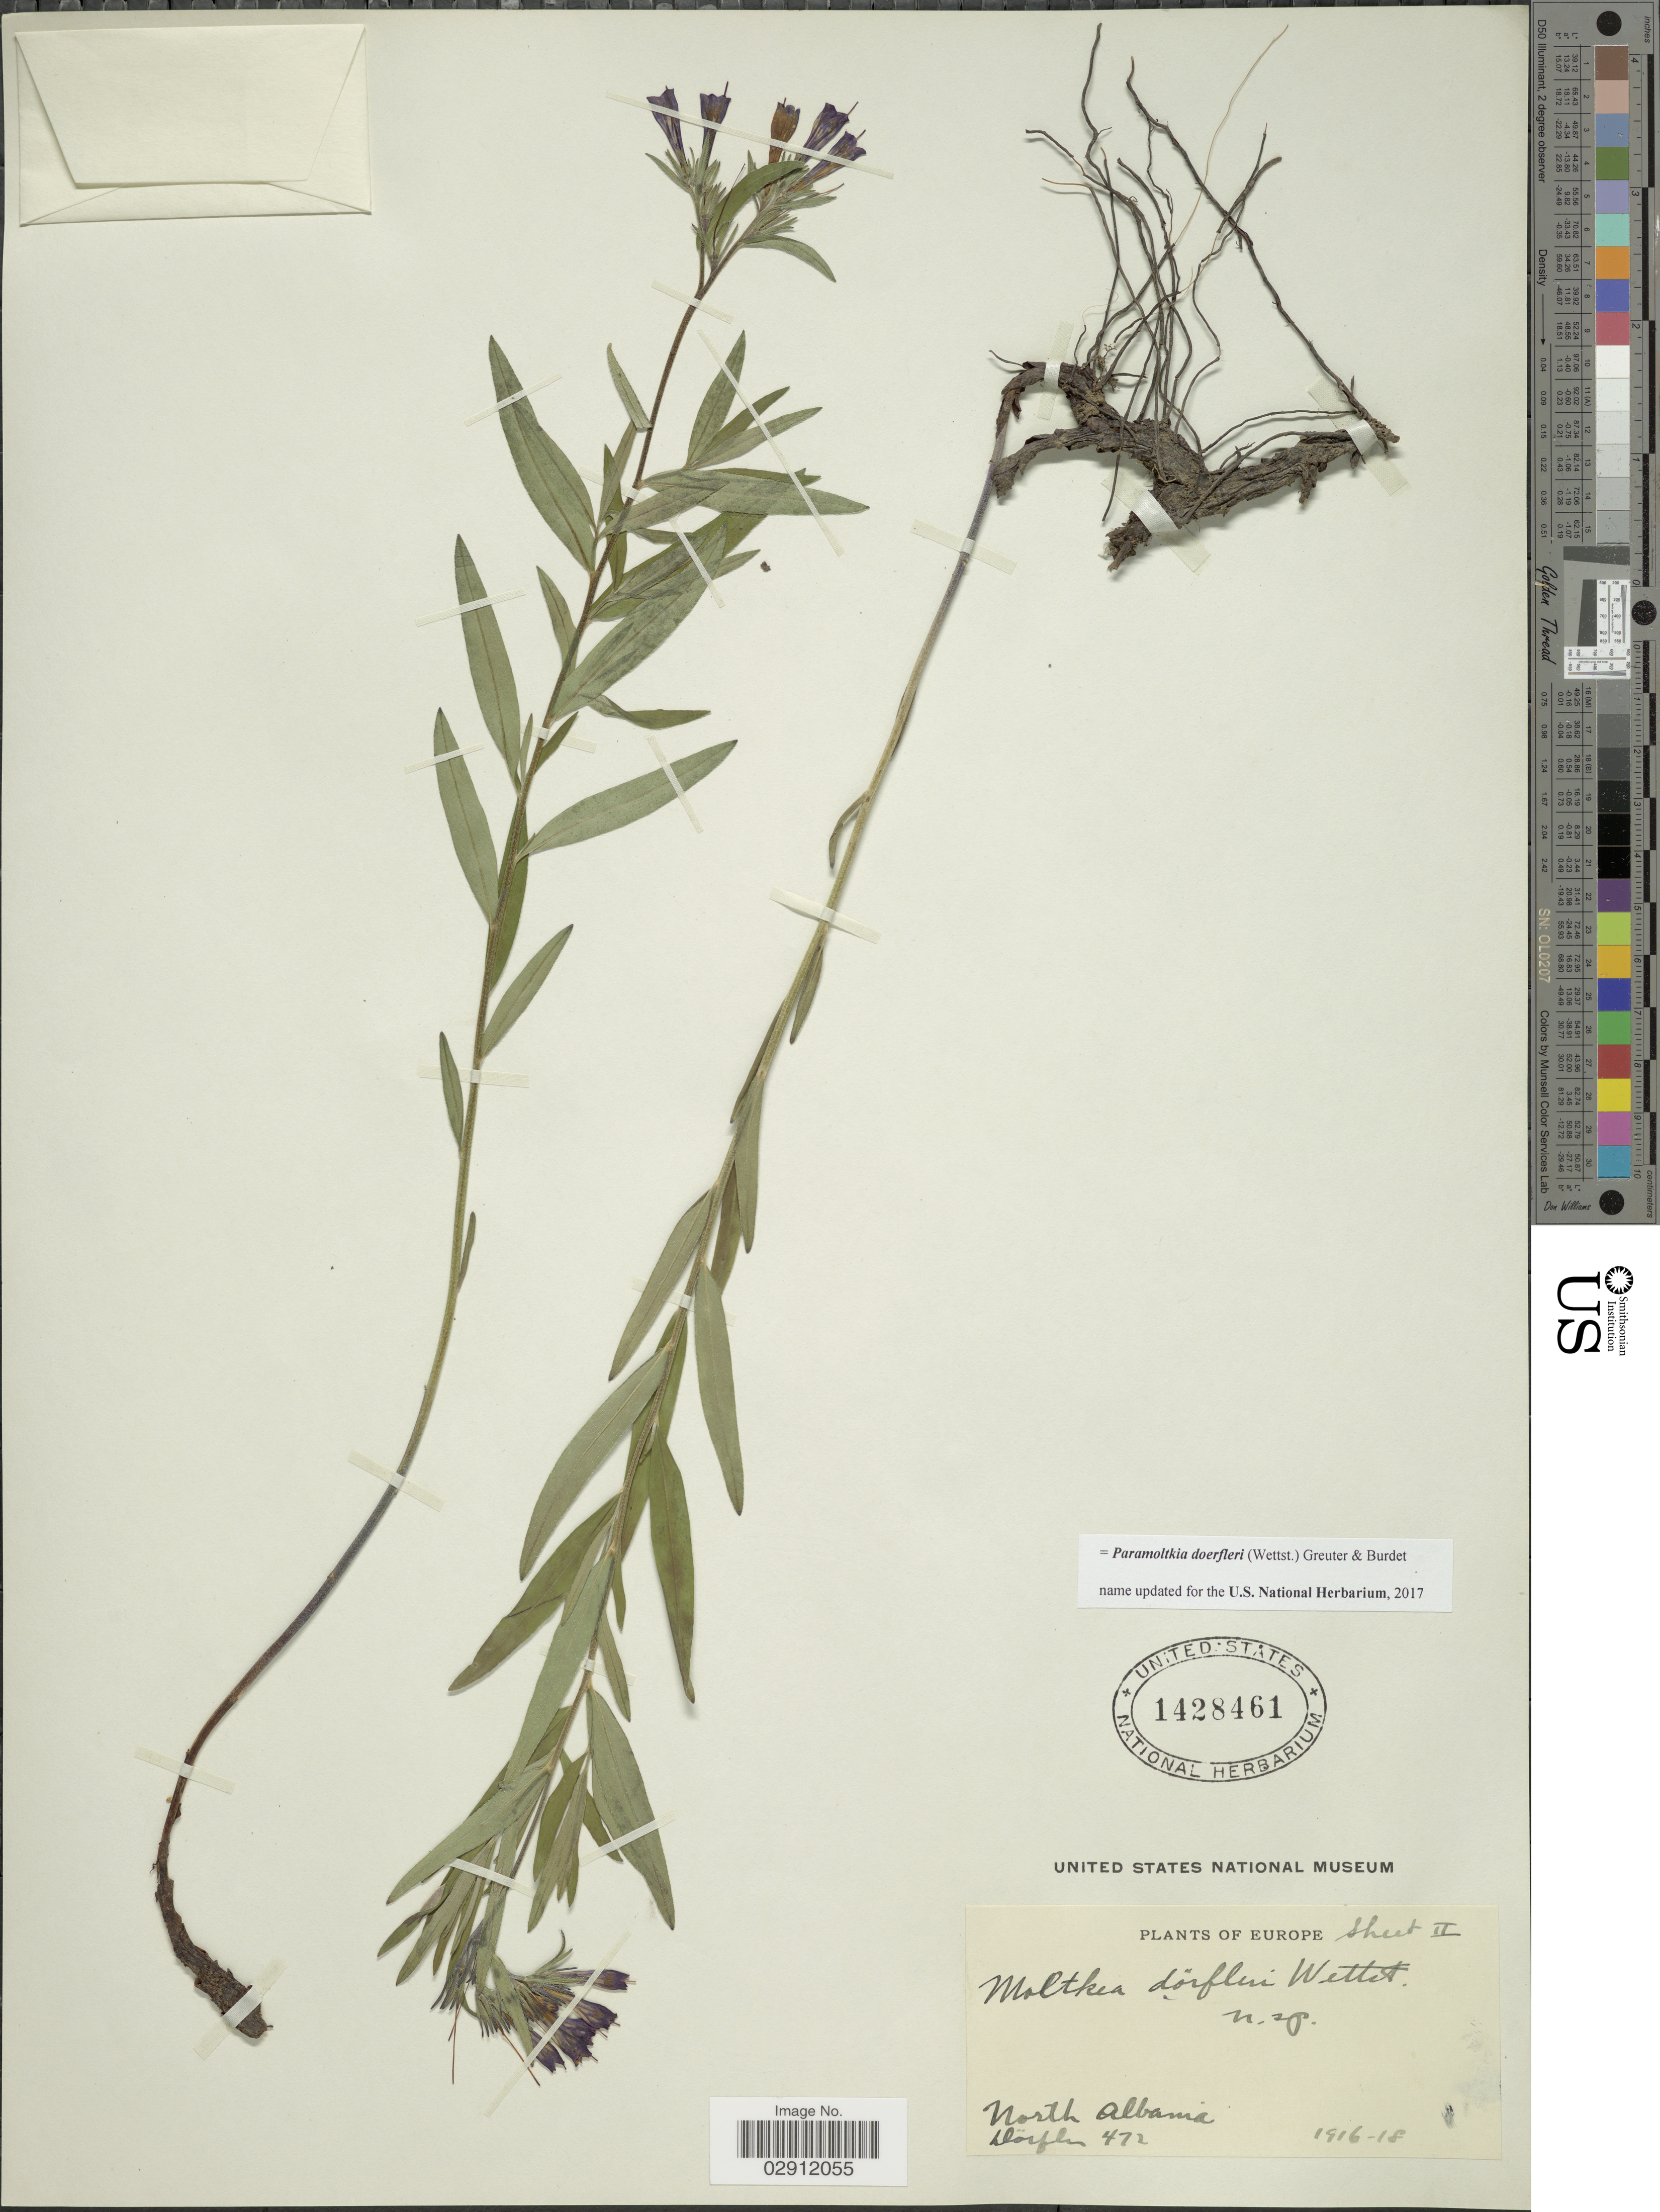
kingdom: Plantae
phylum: Tracheophyta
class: Magnoliopsida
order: Boraginales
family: Boraginaceae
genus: Paramoltkia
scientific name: Paramoltkia doerfleri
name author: (Wettst.) Greuter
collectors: Dorfler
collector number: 472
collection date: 1916/1918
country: Albania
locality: North Albania.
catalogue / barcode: US 1428461